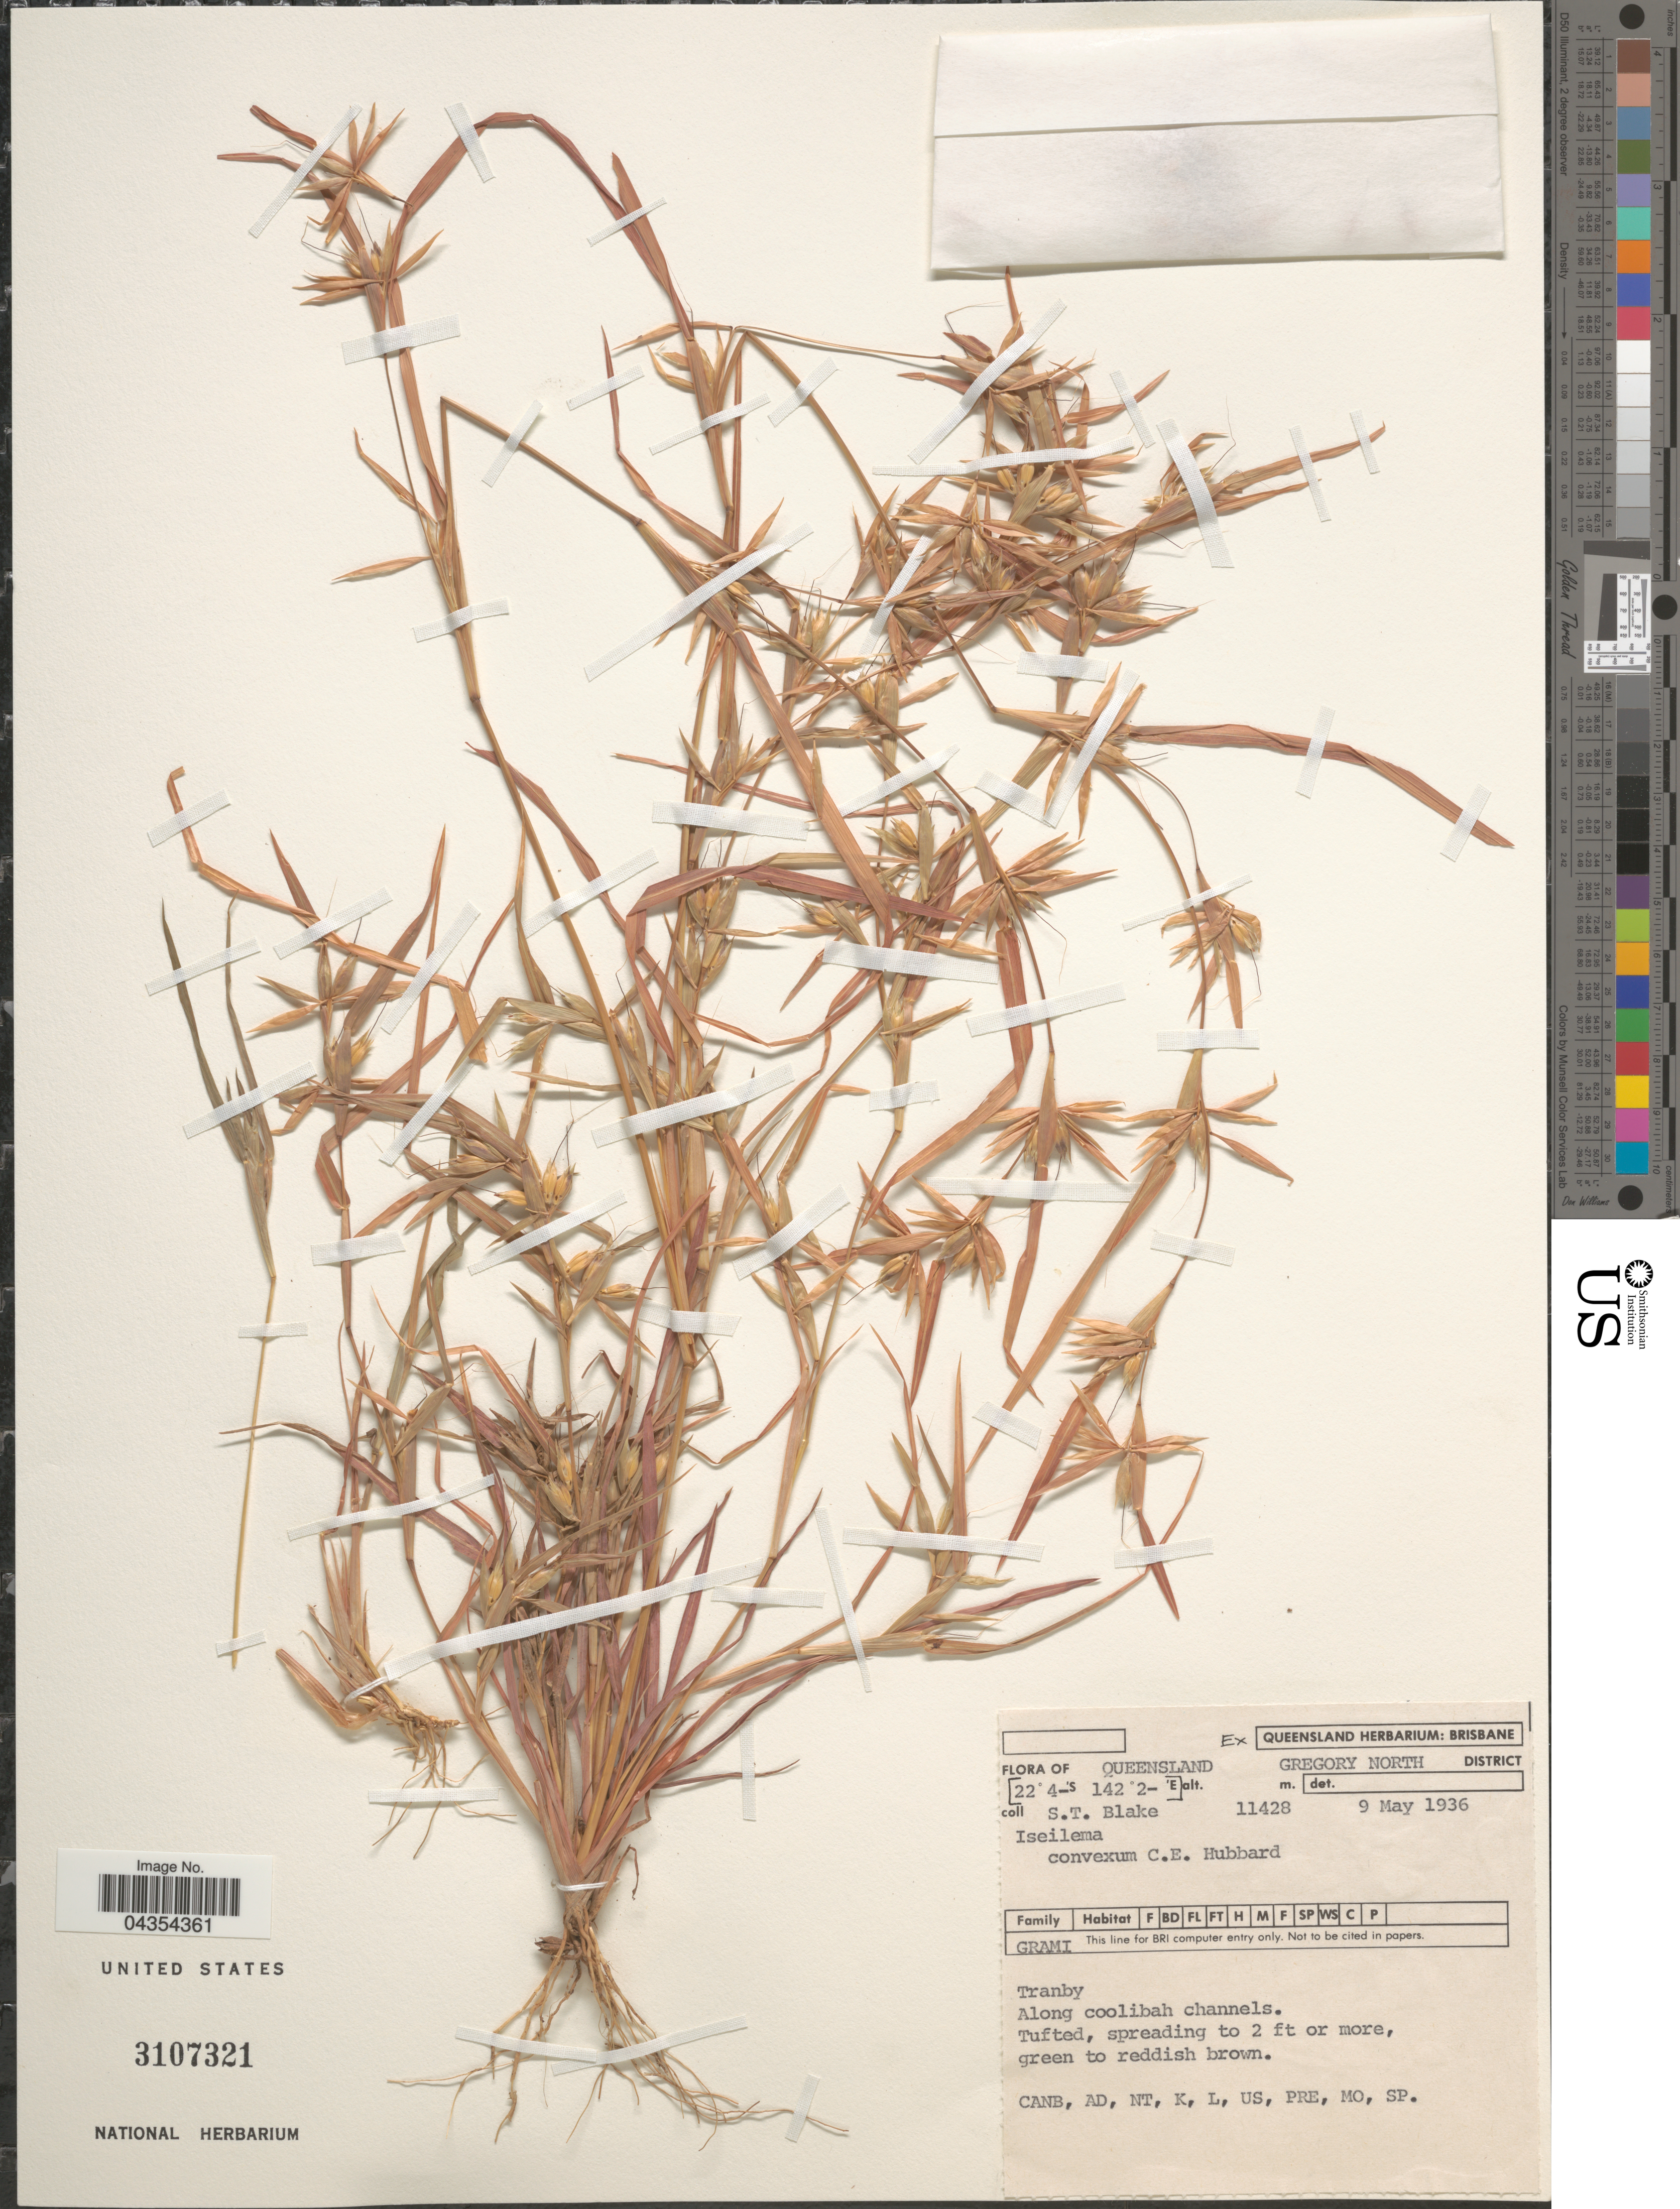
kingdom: Plantae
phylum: Tracheophyta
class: Liliopsida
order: Poales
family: Poaceae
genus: Iseilema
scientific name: Iseilema convexum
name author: C. E. Hubb.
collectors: S. T. Blake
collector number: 11428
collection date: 1936-05-09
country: Australia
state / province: Queensland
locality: Gregory North District. Tranby.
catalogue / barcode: US 3107321